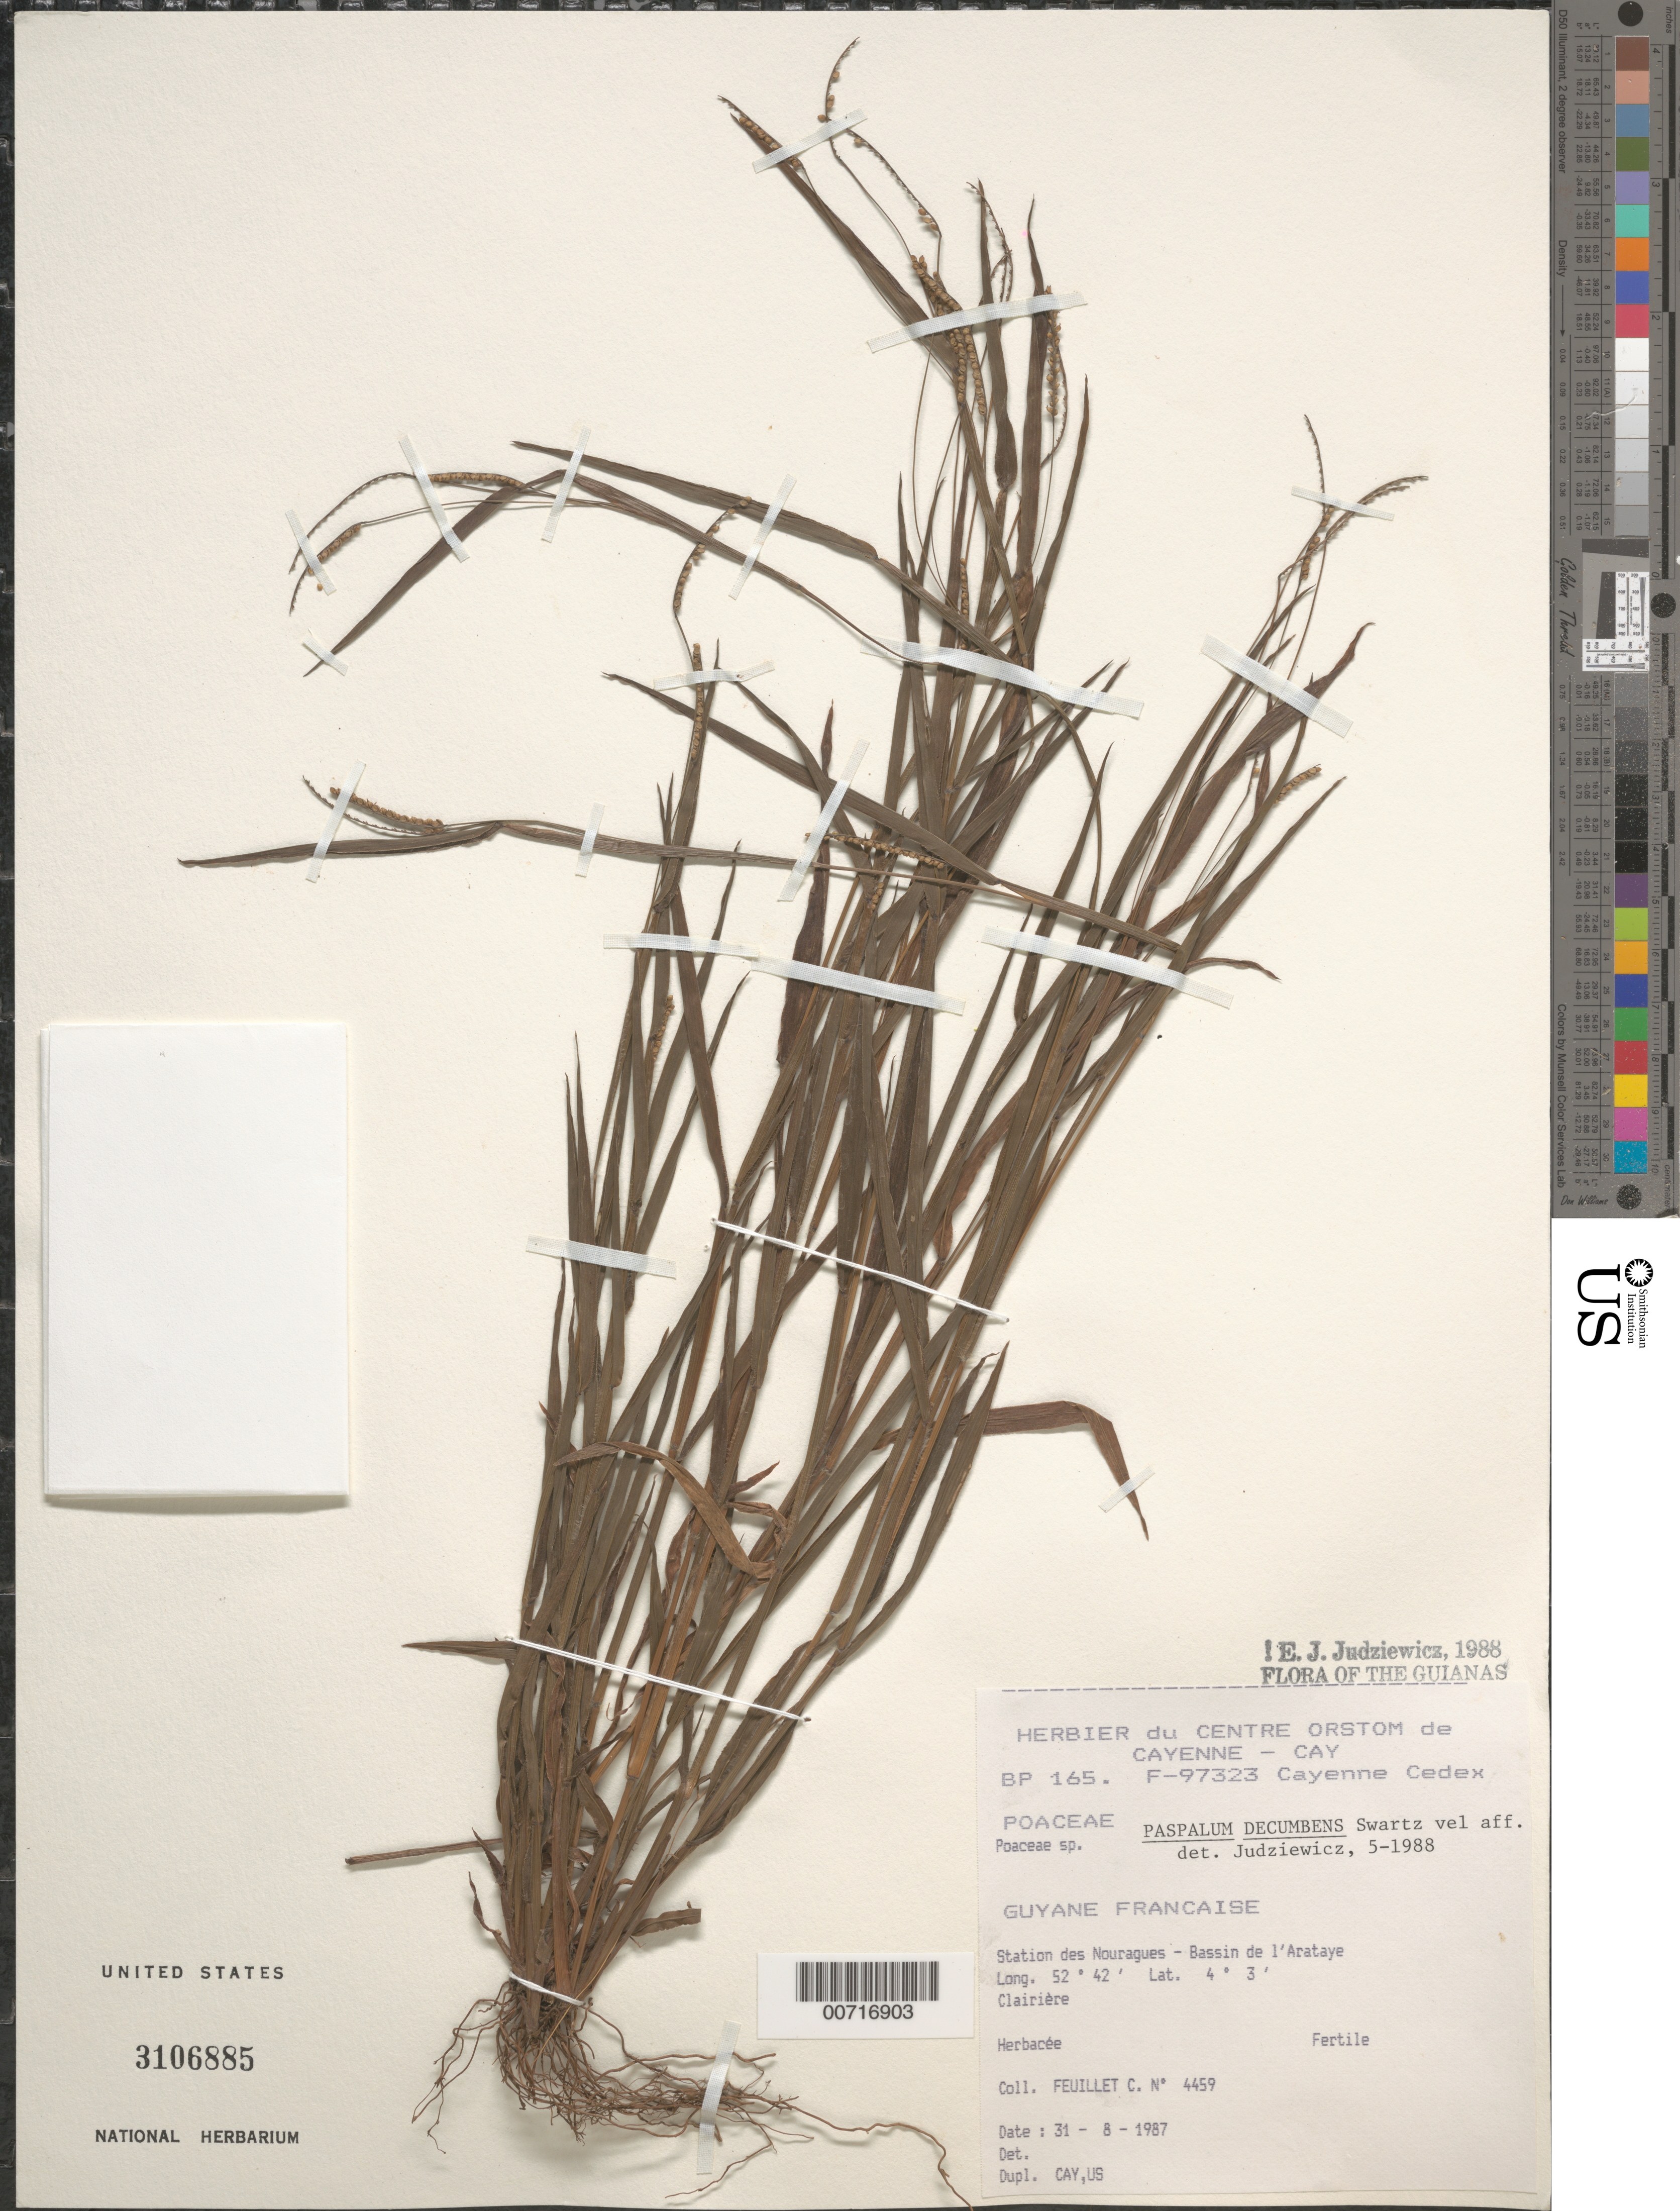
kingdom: Plantae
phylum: Tracheophyta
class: Liliopsida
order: Poales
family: Poaceae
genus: Paspalum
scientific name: Paspalum decumbens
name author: Sw.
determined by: Judziewicz, E. J.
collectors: C. Feuillet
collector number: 4459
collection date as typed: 31 Aug 1987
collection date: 1987-08-31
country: French Guiana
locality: Station des Nouragues, Bassin de l'Arataye, Clairiére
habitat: Clearing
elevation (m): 250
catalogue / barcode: US 3106885